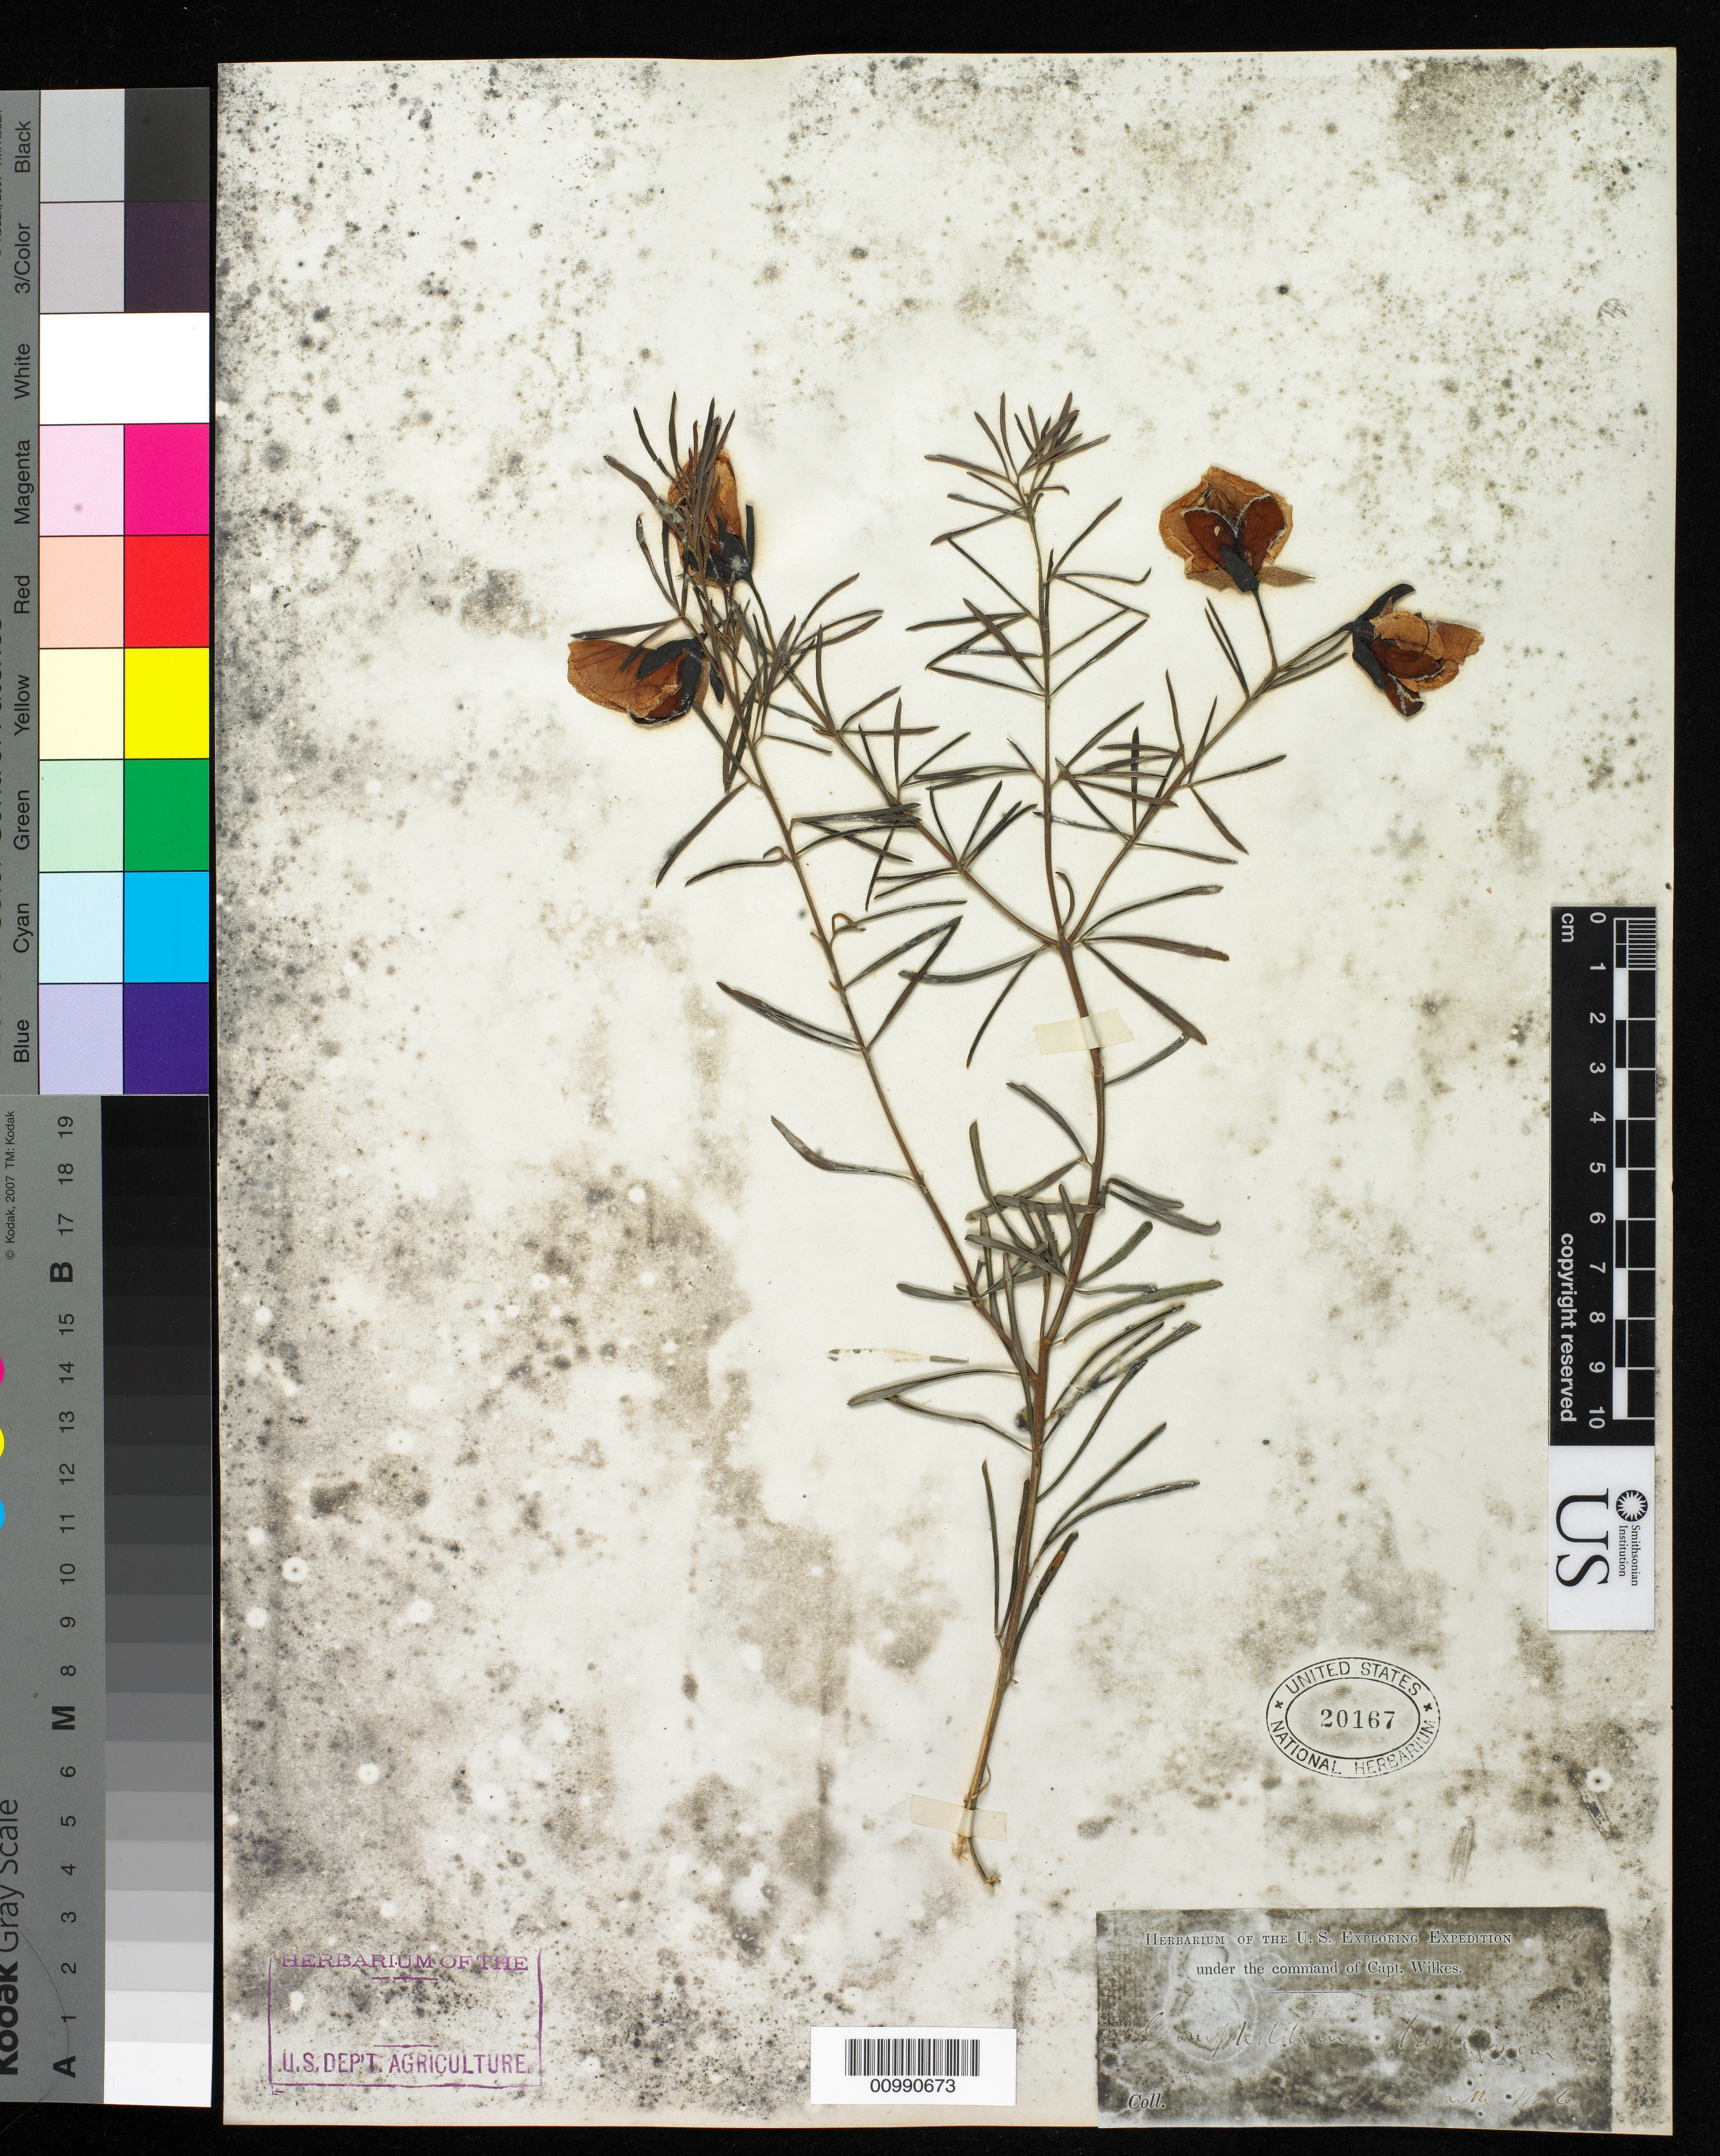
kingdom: Plantae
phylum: Tracheophyta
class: Magnoliopsida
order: Fabales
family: Fabaceae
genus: Gompholobium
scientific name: Gompholobium barbigerum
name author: DC.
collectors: Wilkes Explor. Exped.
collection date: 1838/1842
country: Australia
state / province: New South Wales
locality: New South Wales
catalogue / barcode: US 20167